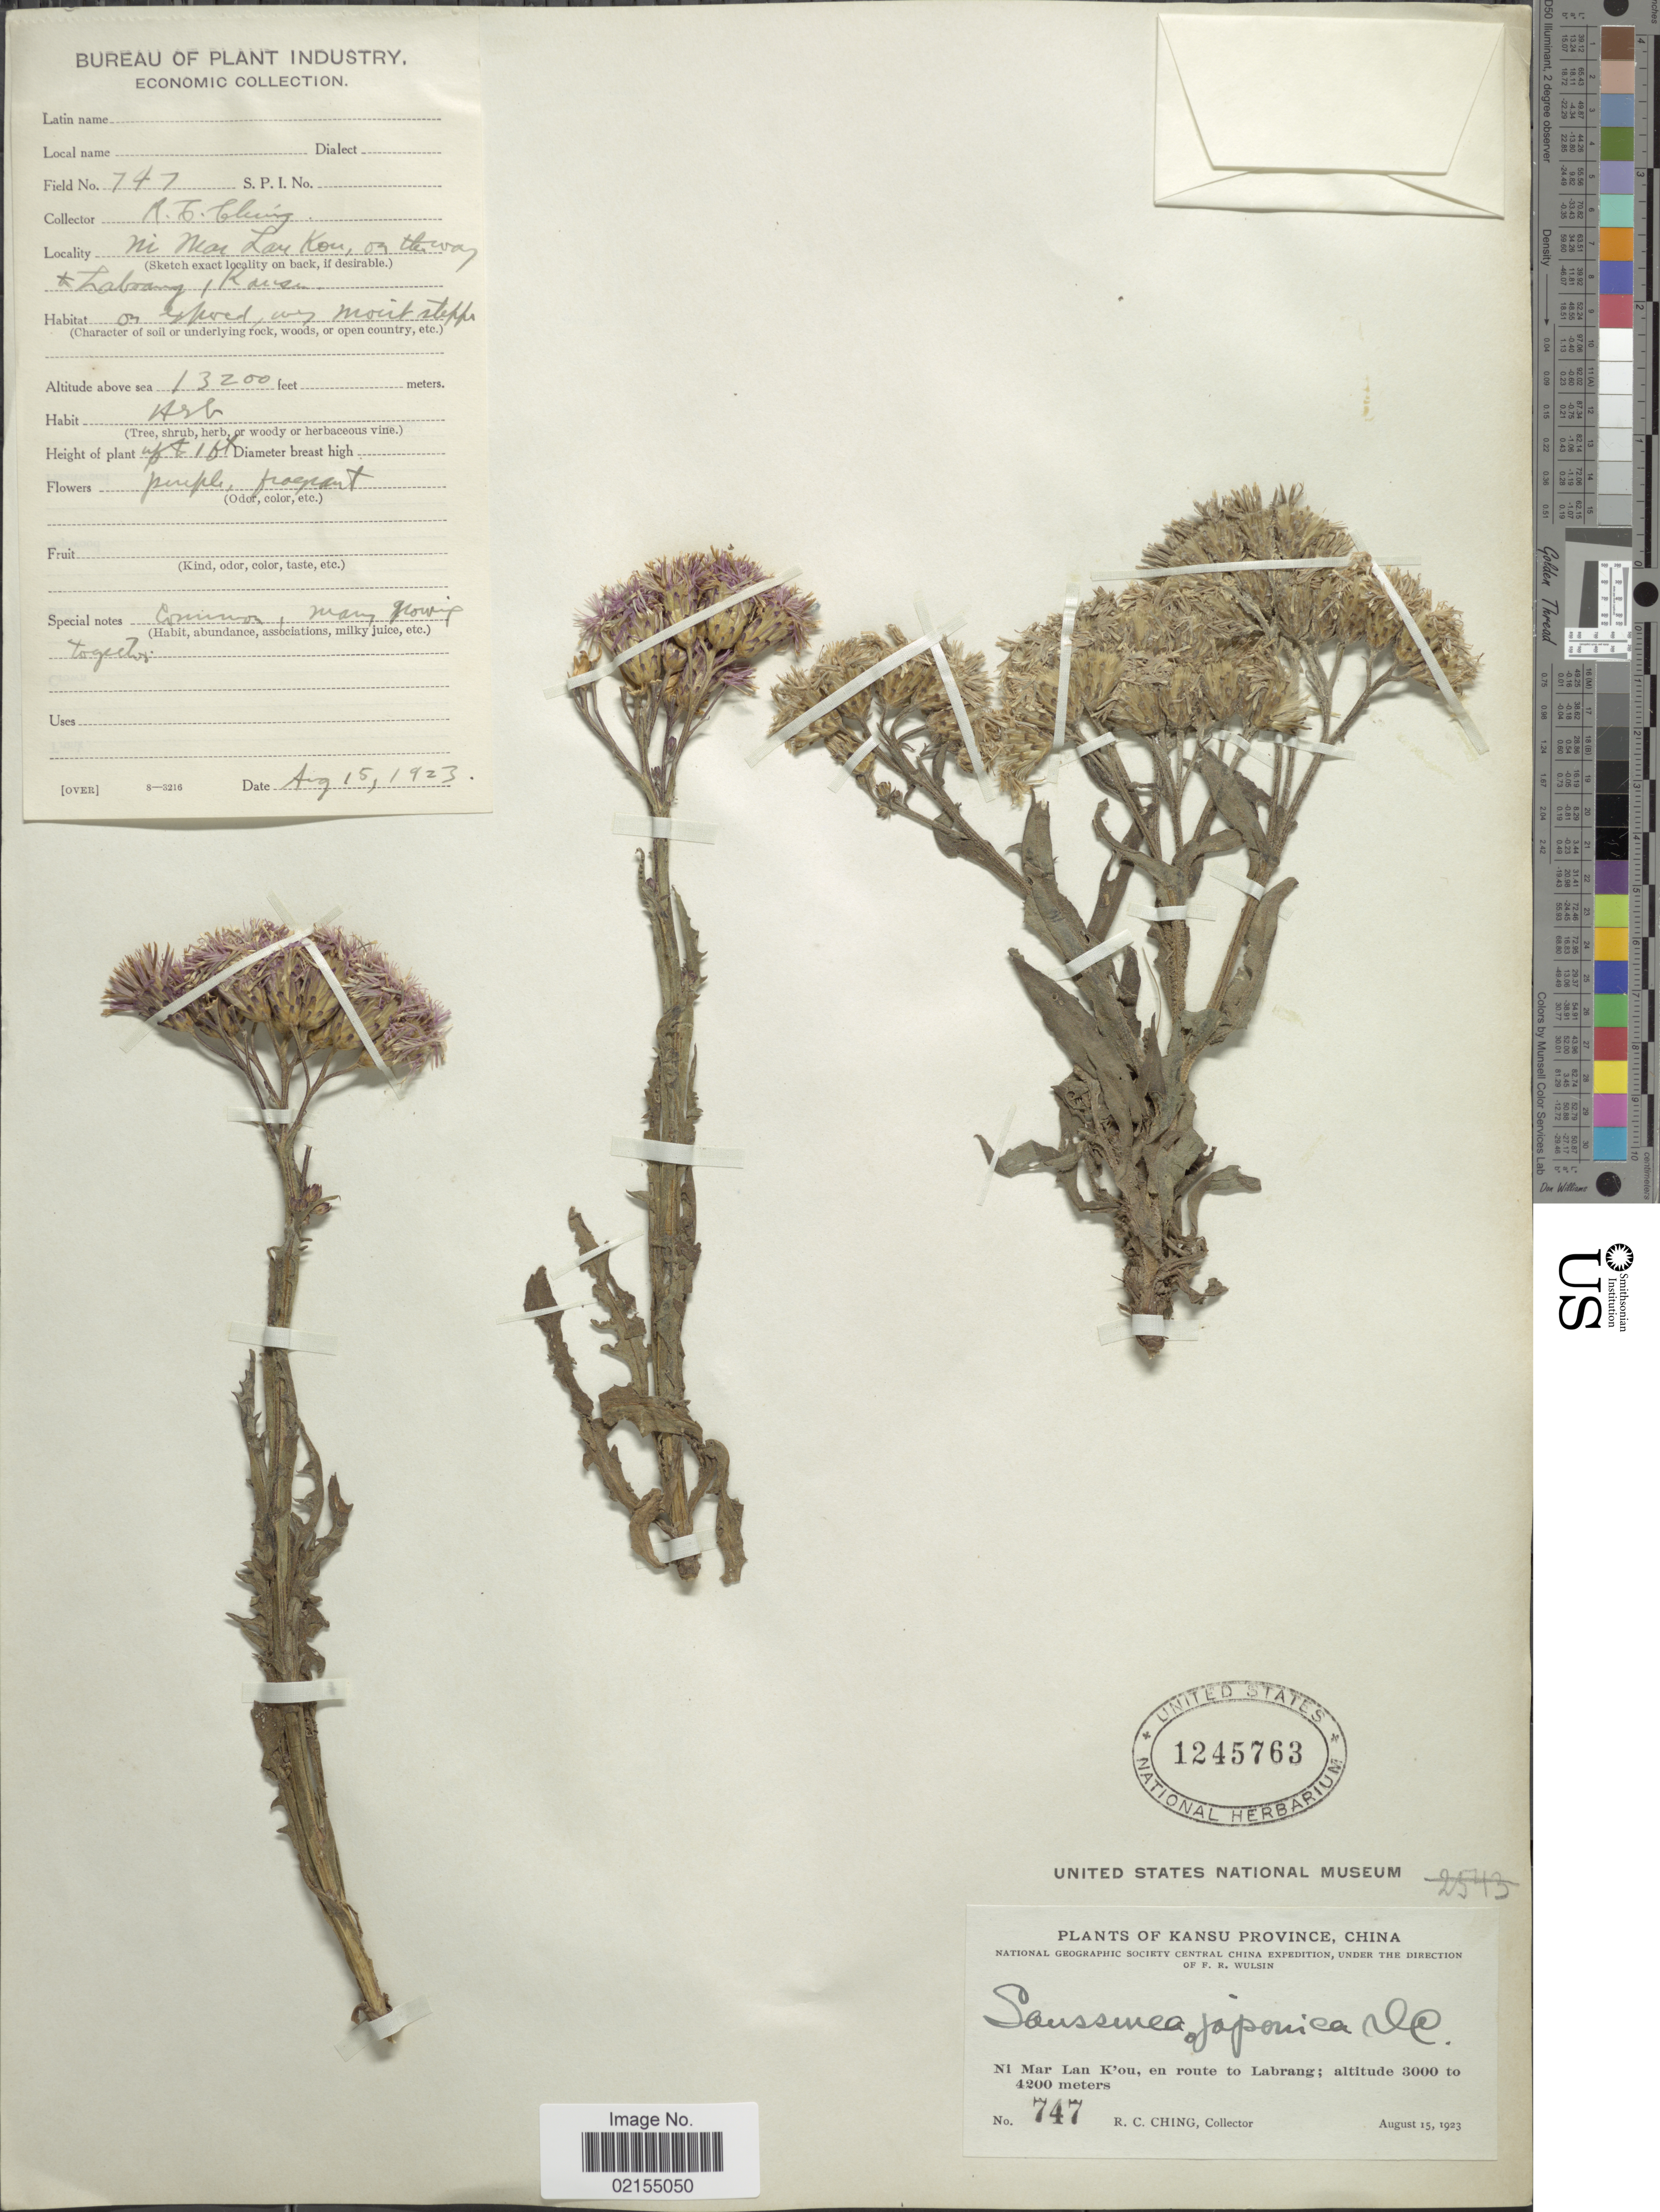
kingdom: Plantae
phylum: Tracheophyta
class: Magnoliopsida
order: Asterales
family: Asteraceae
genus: Saussurea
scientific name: Saussurea chinensis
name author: (Maxim.) Lipsch.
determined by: Chen, Yousheng S.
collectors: R. C. Ching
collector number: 747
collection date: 1923-08-15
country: China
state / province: Gansu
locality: Kansu Province, China, Ni Mar Lan K' ou, en roiute to Labrang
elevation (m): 4023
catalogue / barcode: US 1245763